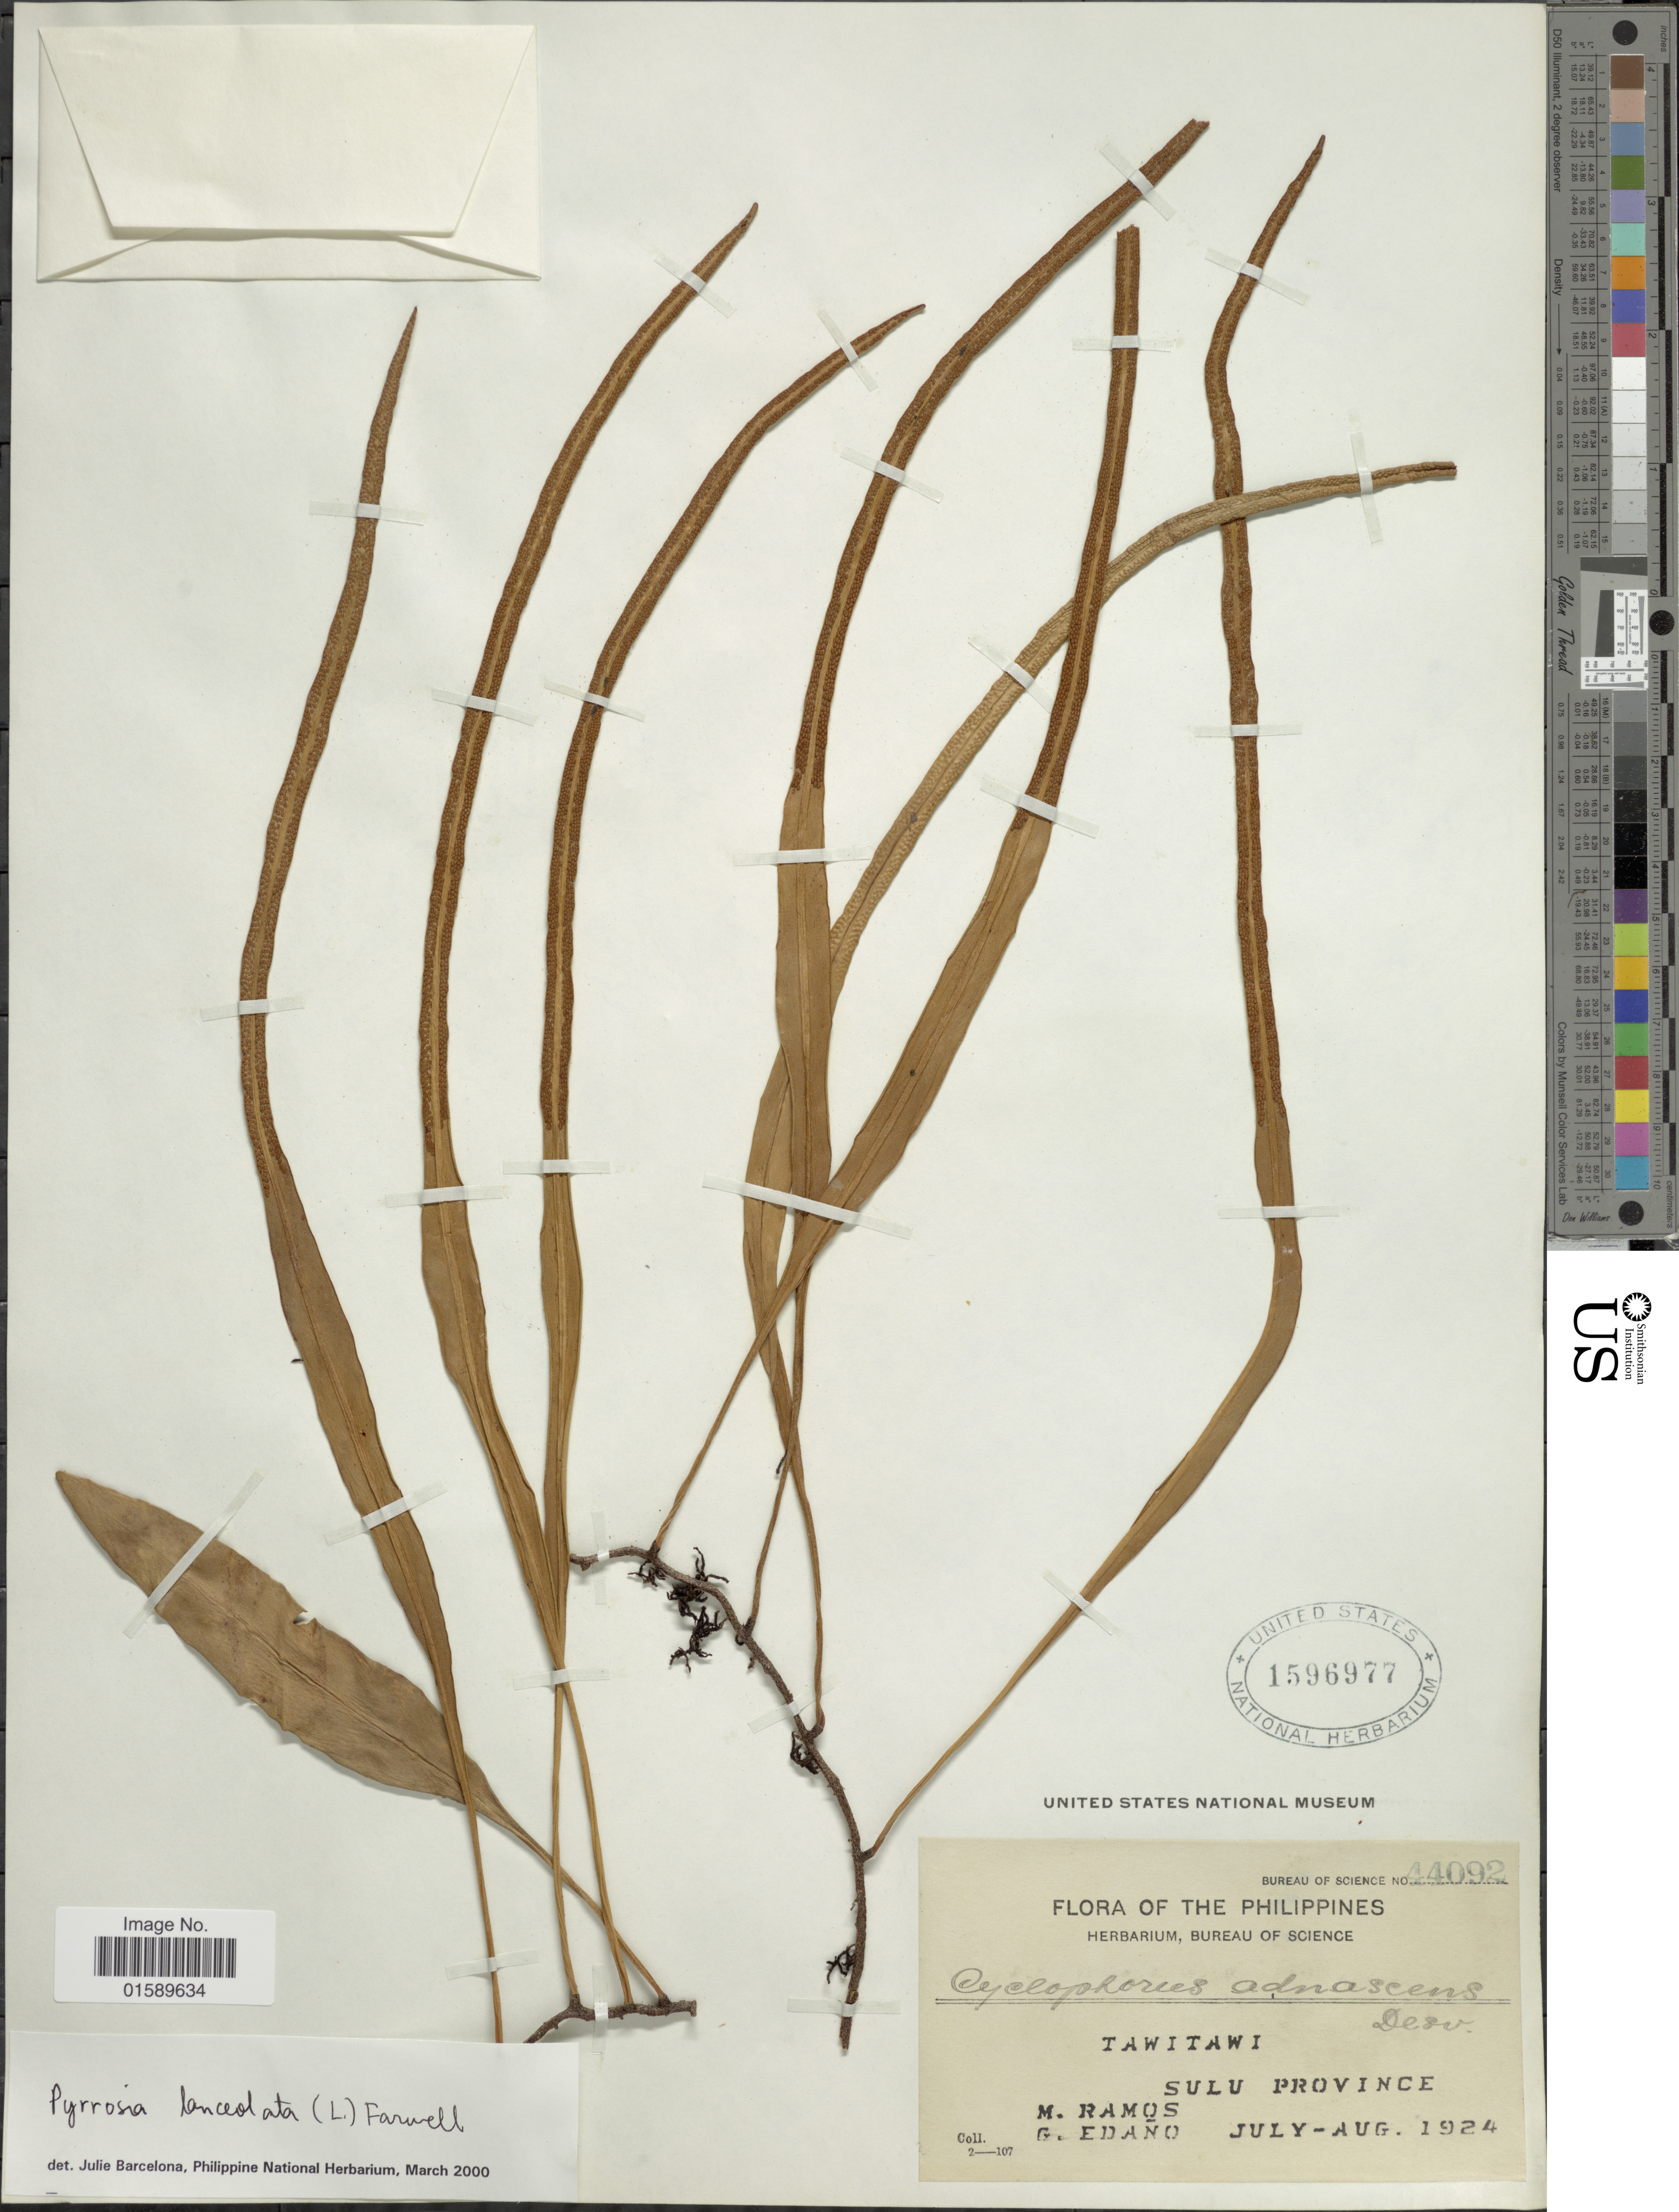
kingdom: Plantae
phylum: Tracheophyta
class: Polypodiopsida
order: Polypodiales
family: Polypodiaceae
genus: Pyrrosia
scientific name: Pyrrosia lanceolata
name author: (L.) Farw.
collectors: M. Ramos & G. Edaño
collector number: Bureau of science 44092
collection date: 1924-07/1924-08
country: Philippines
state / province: Muslim Mindanao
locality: Tawitawi Sulu Province.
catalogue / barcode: US 1596977